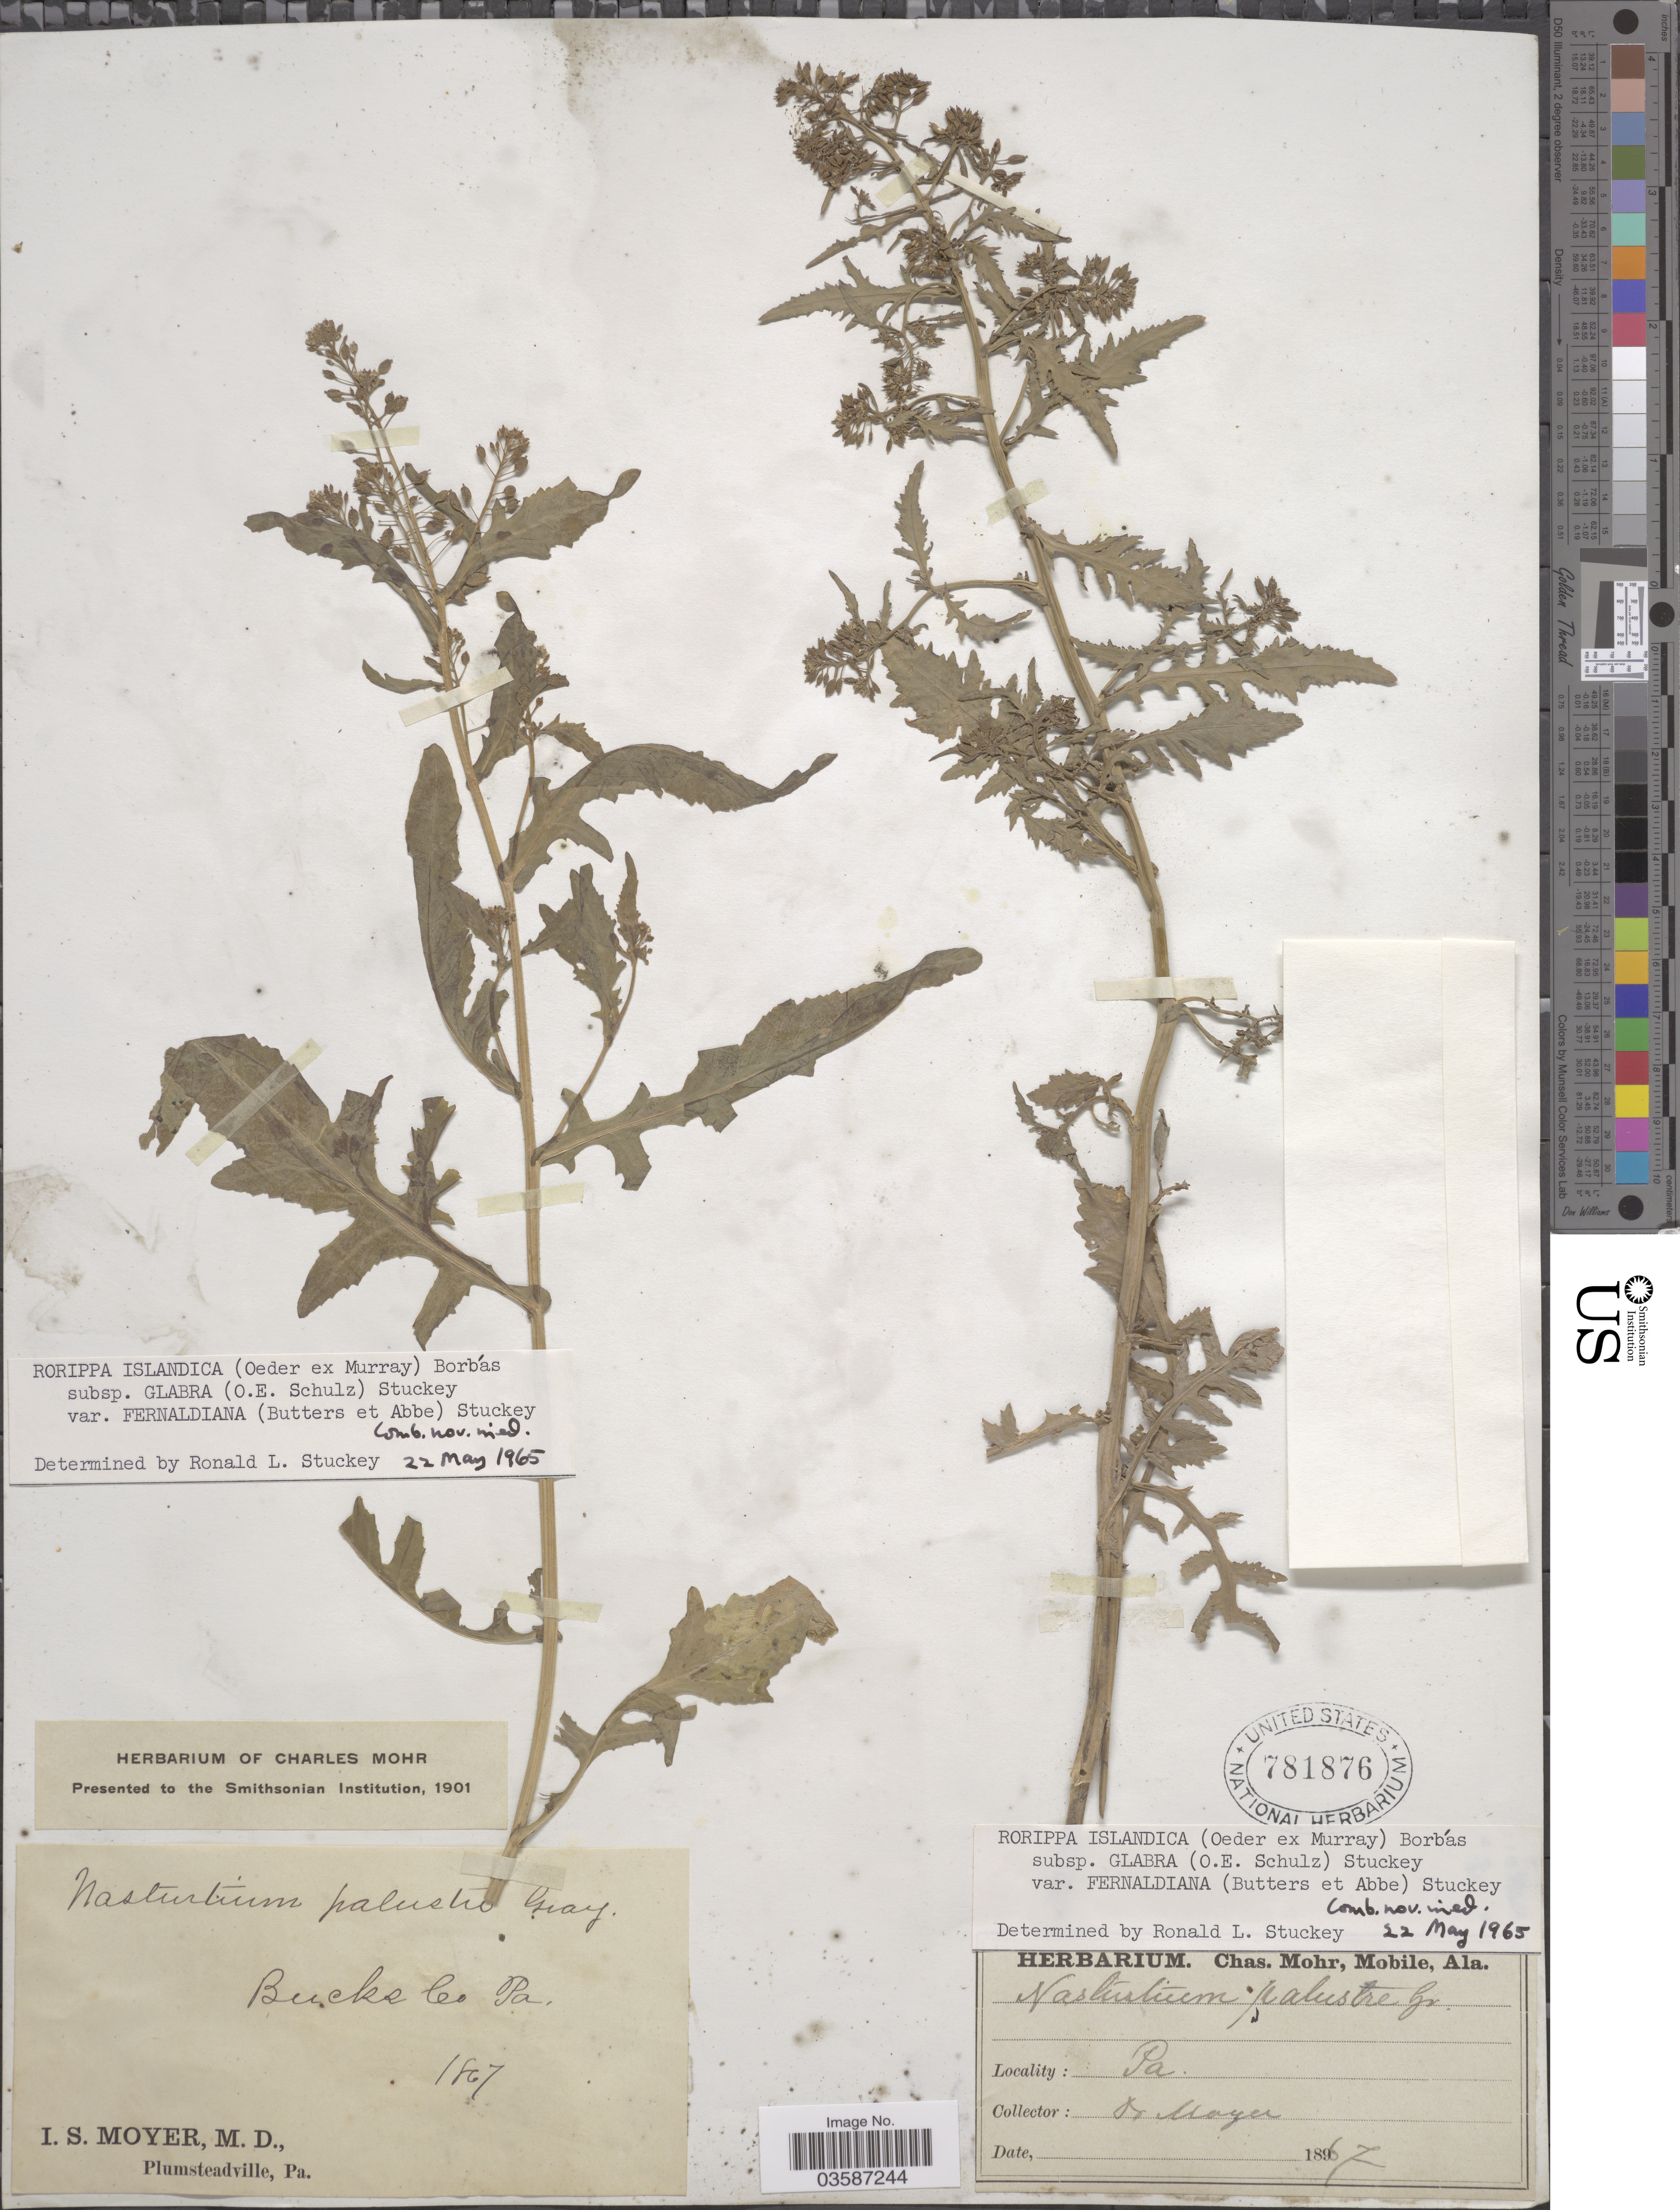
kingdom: Plantae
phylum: Tracheophyta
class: Magnoliopsida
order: Brassicales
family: Brassicaceae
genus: Rorippa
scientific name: Rorippa islandica var. fernaldiana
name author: Butters & Abbe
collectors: I. S. Moyer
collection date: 1867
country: United States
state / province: Pennsylvania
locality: Bucks Co.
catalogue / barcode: US 781876